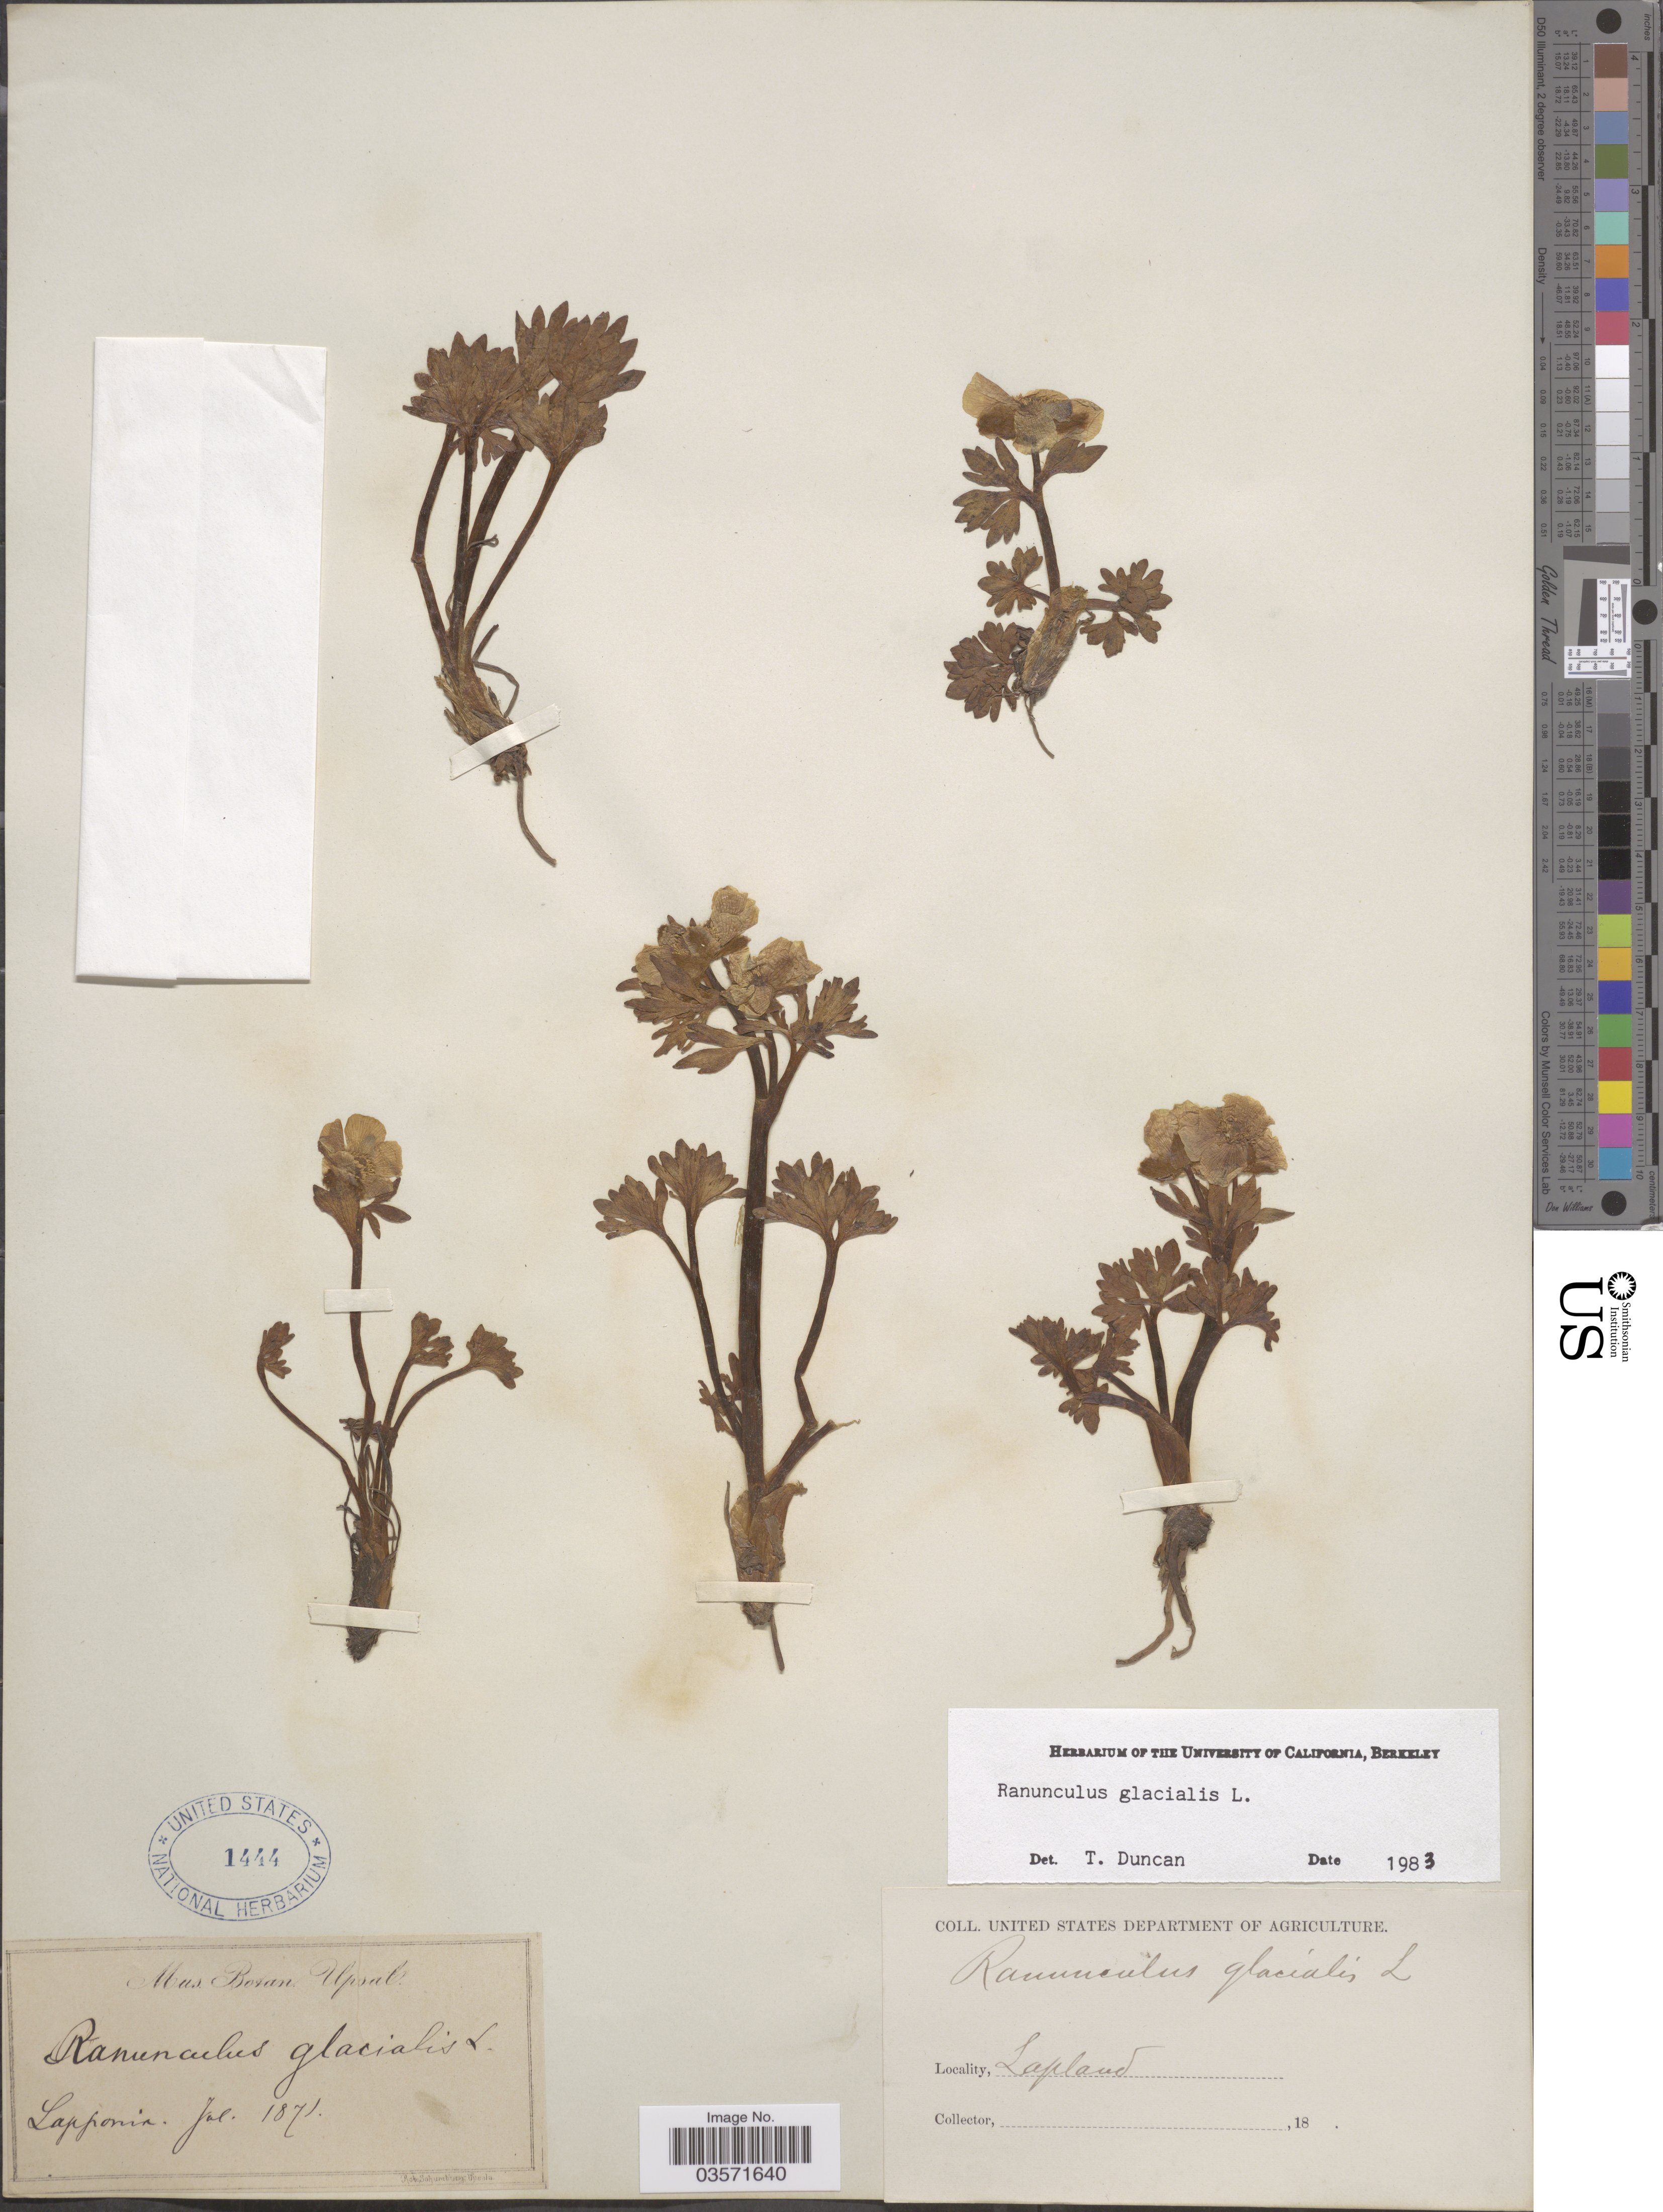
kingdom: Plantae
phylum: Tracheophyta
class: Magnoliopsida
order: Ranunculales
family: Ranunculaceae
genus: Ranunculus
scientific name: Ranunculus glacialis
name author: L.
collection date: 1871-07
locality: Lapponia. Lapland.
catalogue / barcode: US 1444